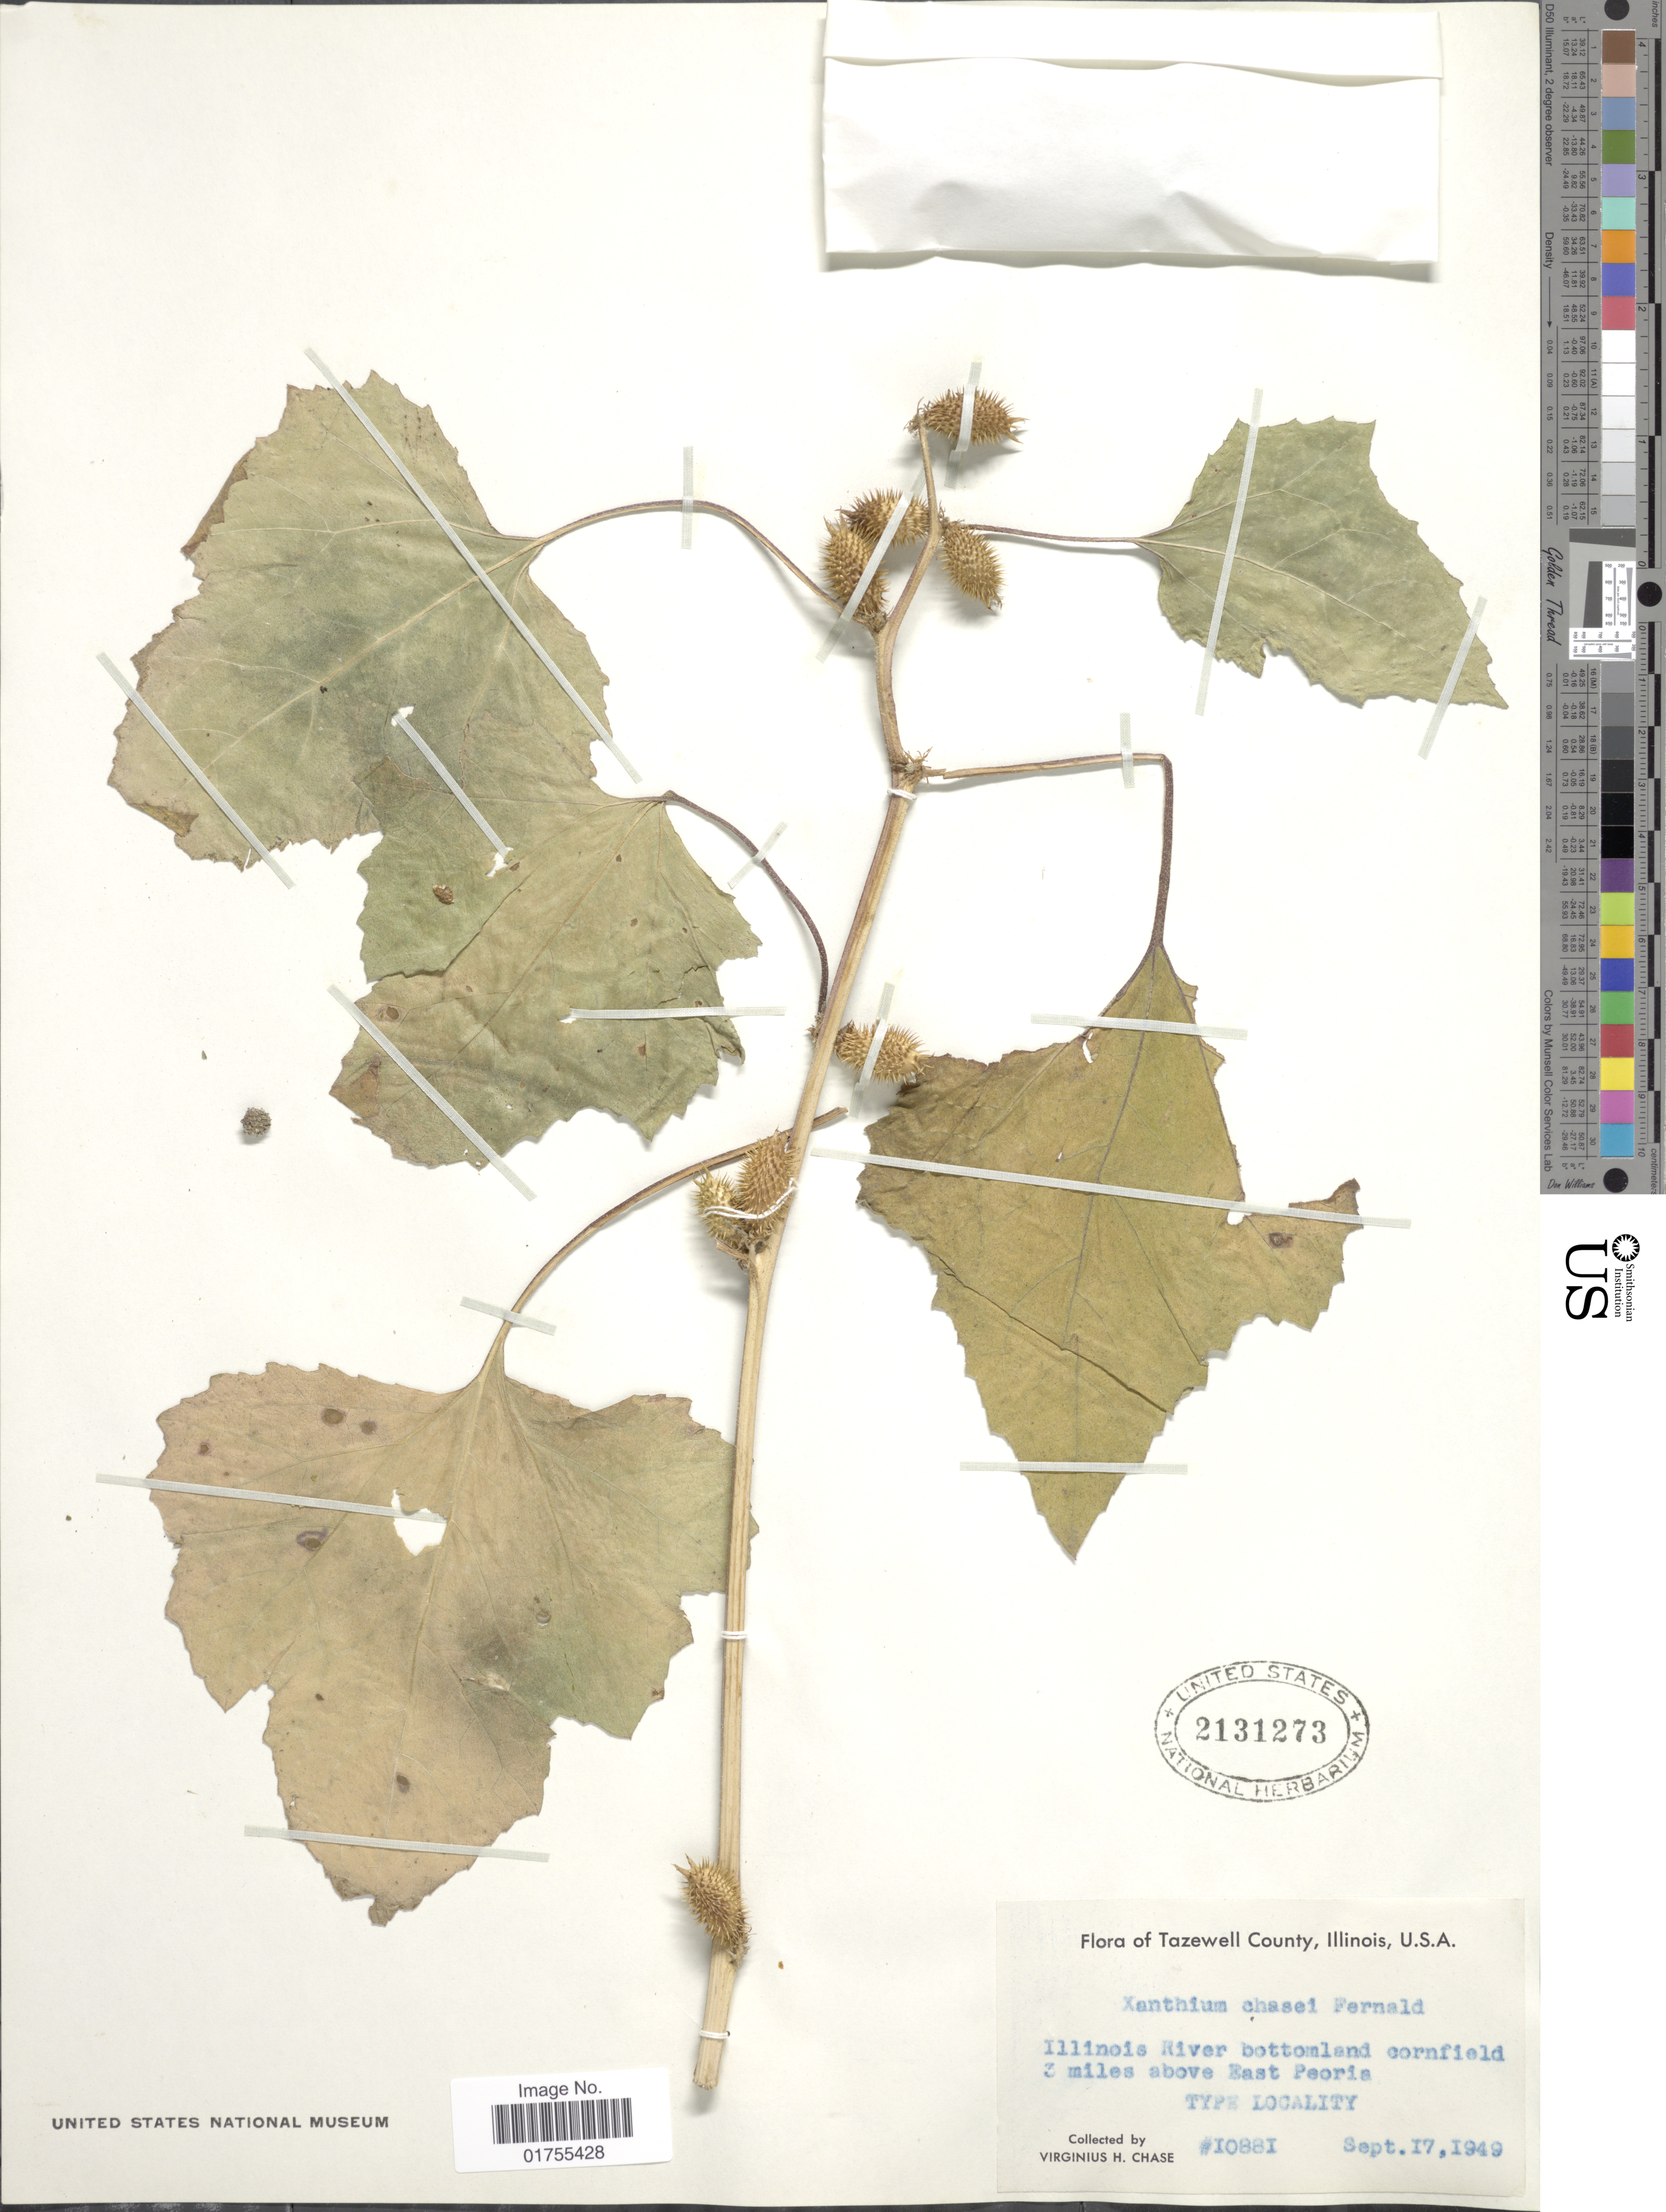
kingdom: Plantae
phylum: Tracheophyta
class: Magnoliopsida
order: Asterales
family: Asteraceae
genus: Xanthium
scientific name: Xanthium strumarium var. glabratum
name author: Mill.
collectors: V. H. Chase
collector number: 10881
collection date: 1949-09-17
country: United States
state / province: Illinois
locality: Tazewell County, Illinoise River bottomland cornfield, 3 miles above East Peoria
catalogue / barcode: US 2131273